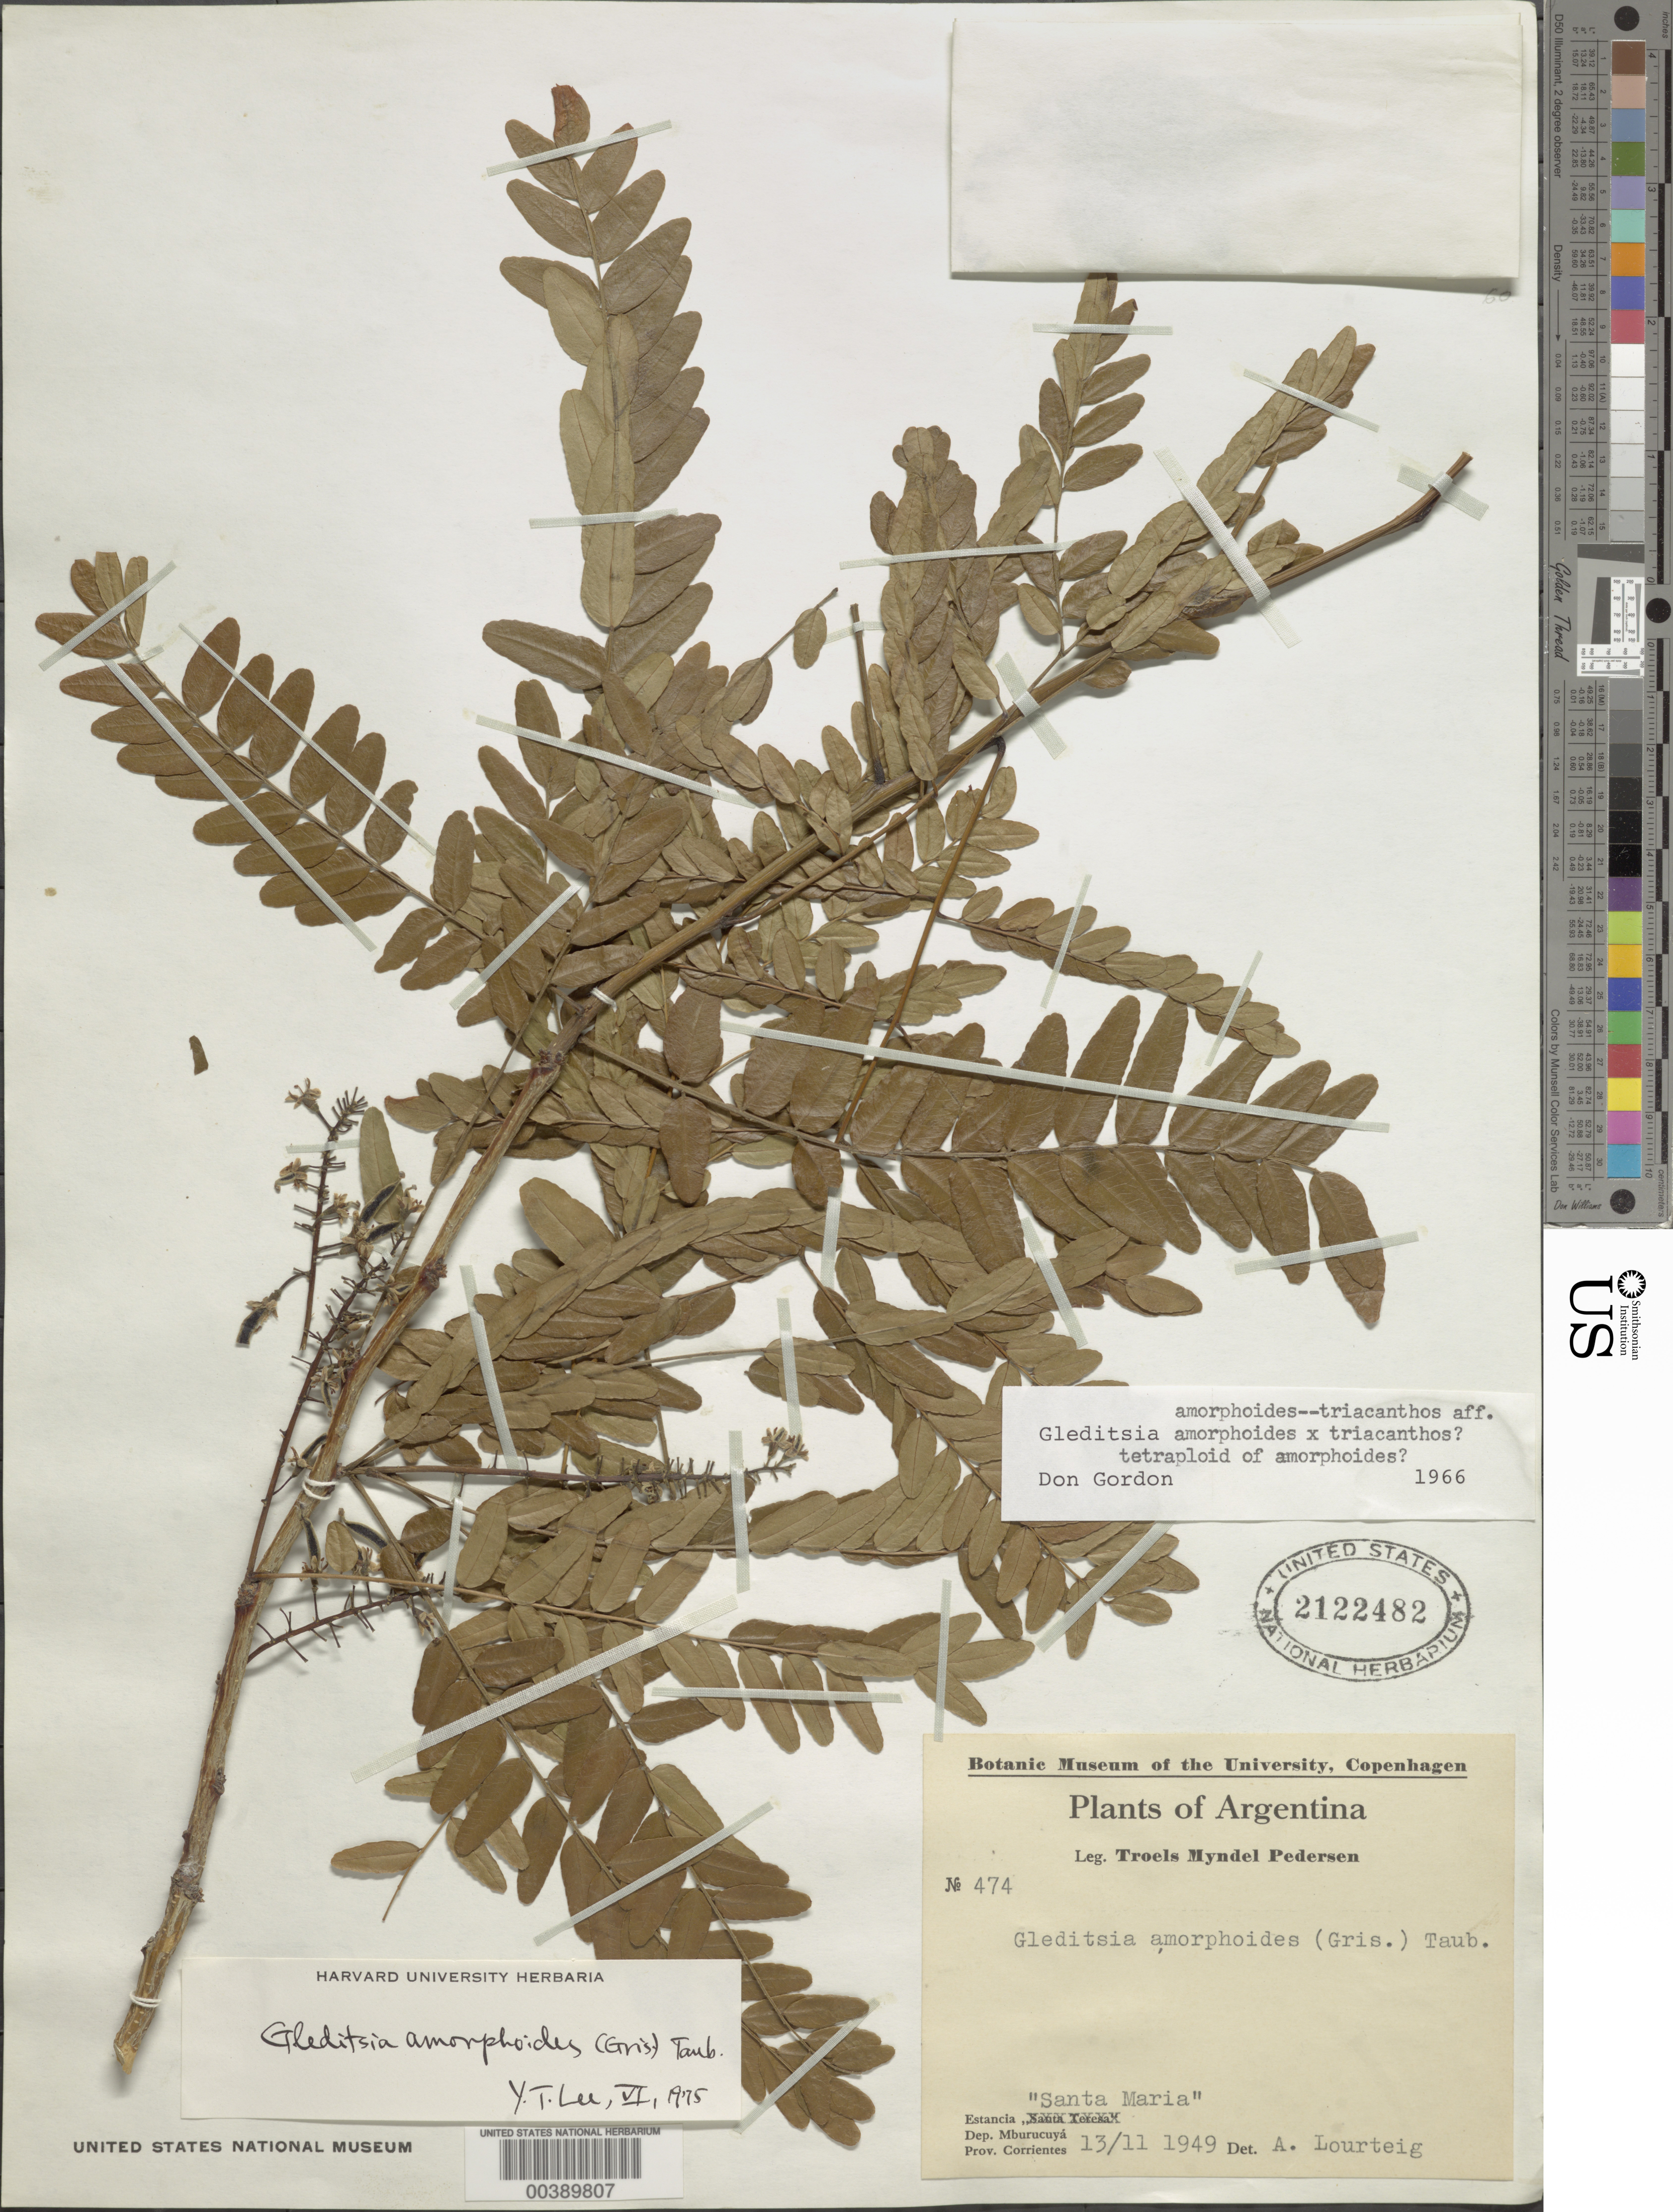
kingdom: Plantae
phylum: Tracheophyta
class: Magnoliopsida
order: Fabales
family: Fabaceae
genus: Gleditsia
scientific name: Gleditsia amorphoides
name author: (Griseb.) Taub.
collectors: T. M. Pedersen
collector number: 474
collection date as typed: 13 Nov 1949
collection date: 1949-11-13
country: Argentina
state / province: Corrientes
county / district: Mburucuyá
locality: Estancia Santa Maria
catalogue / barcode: US 2122482